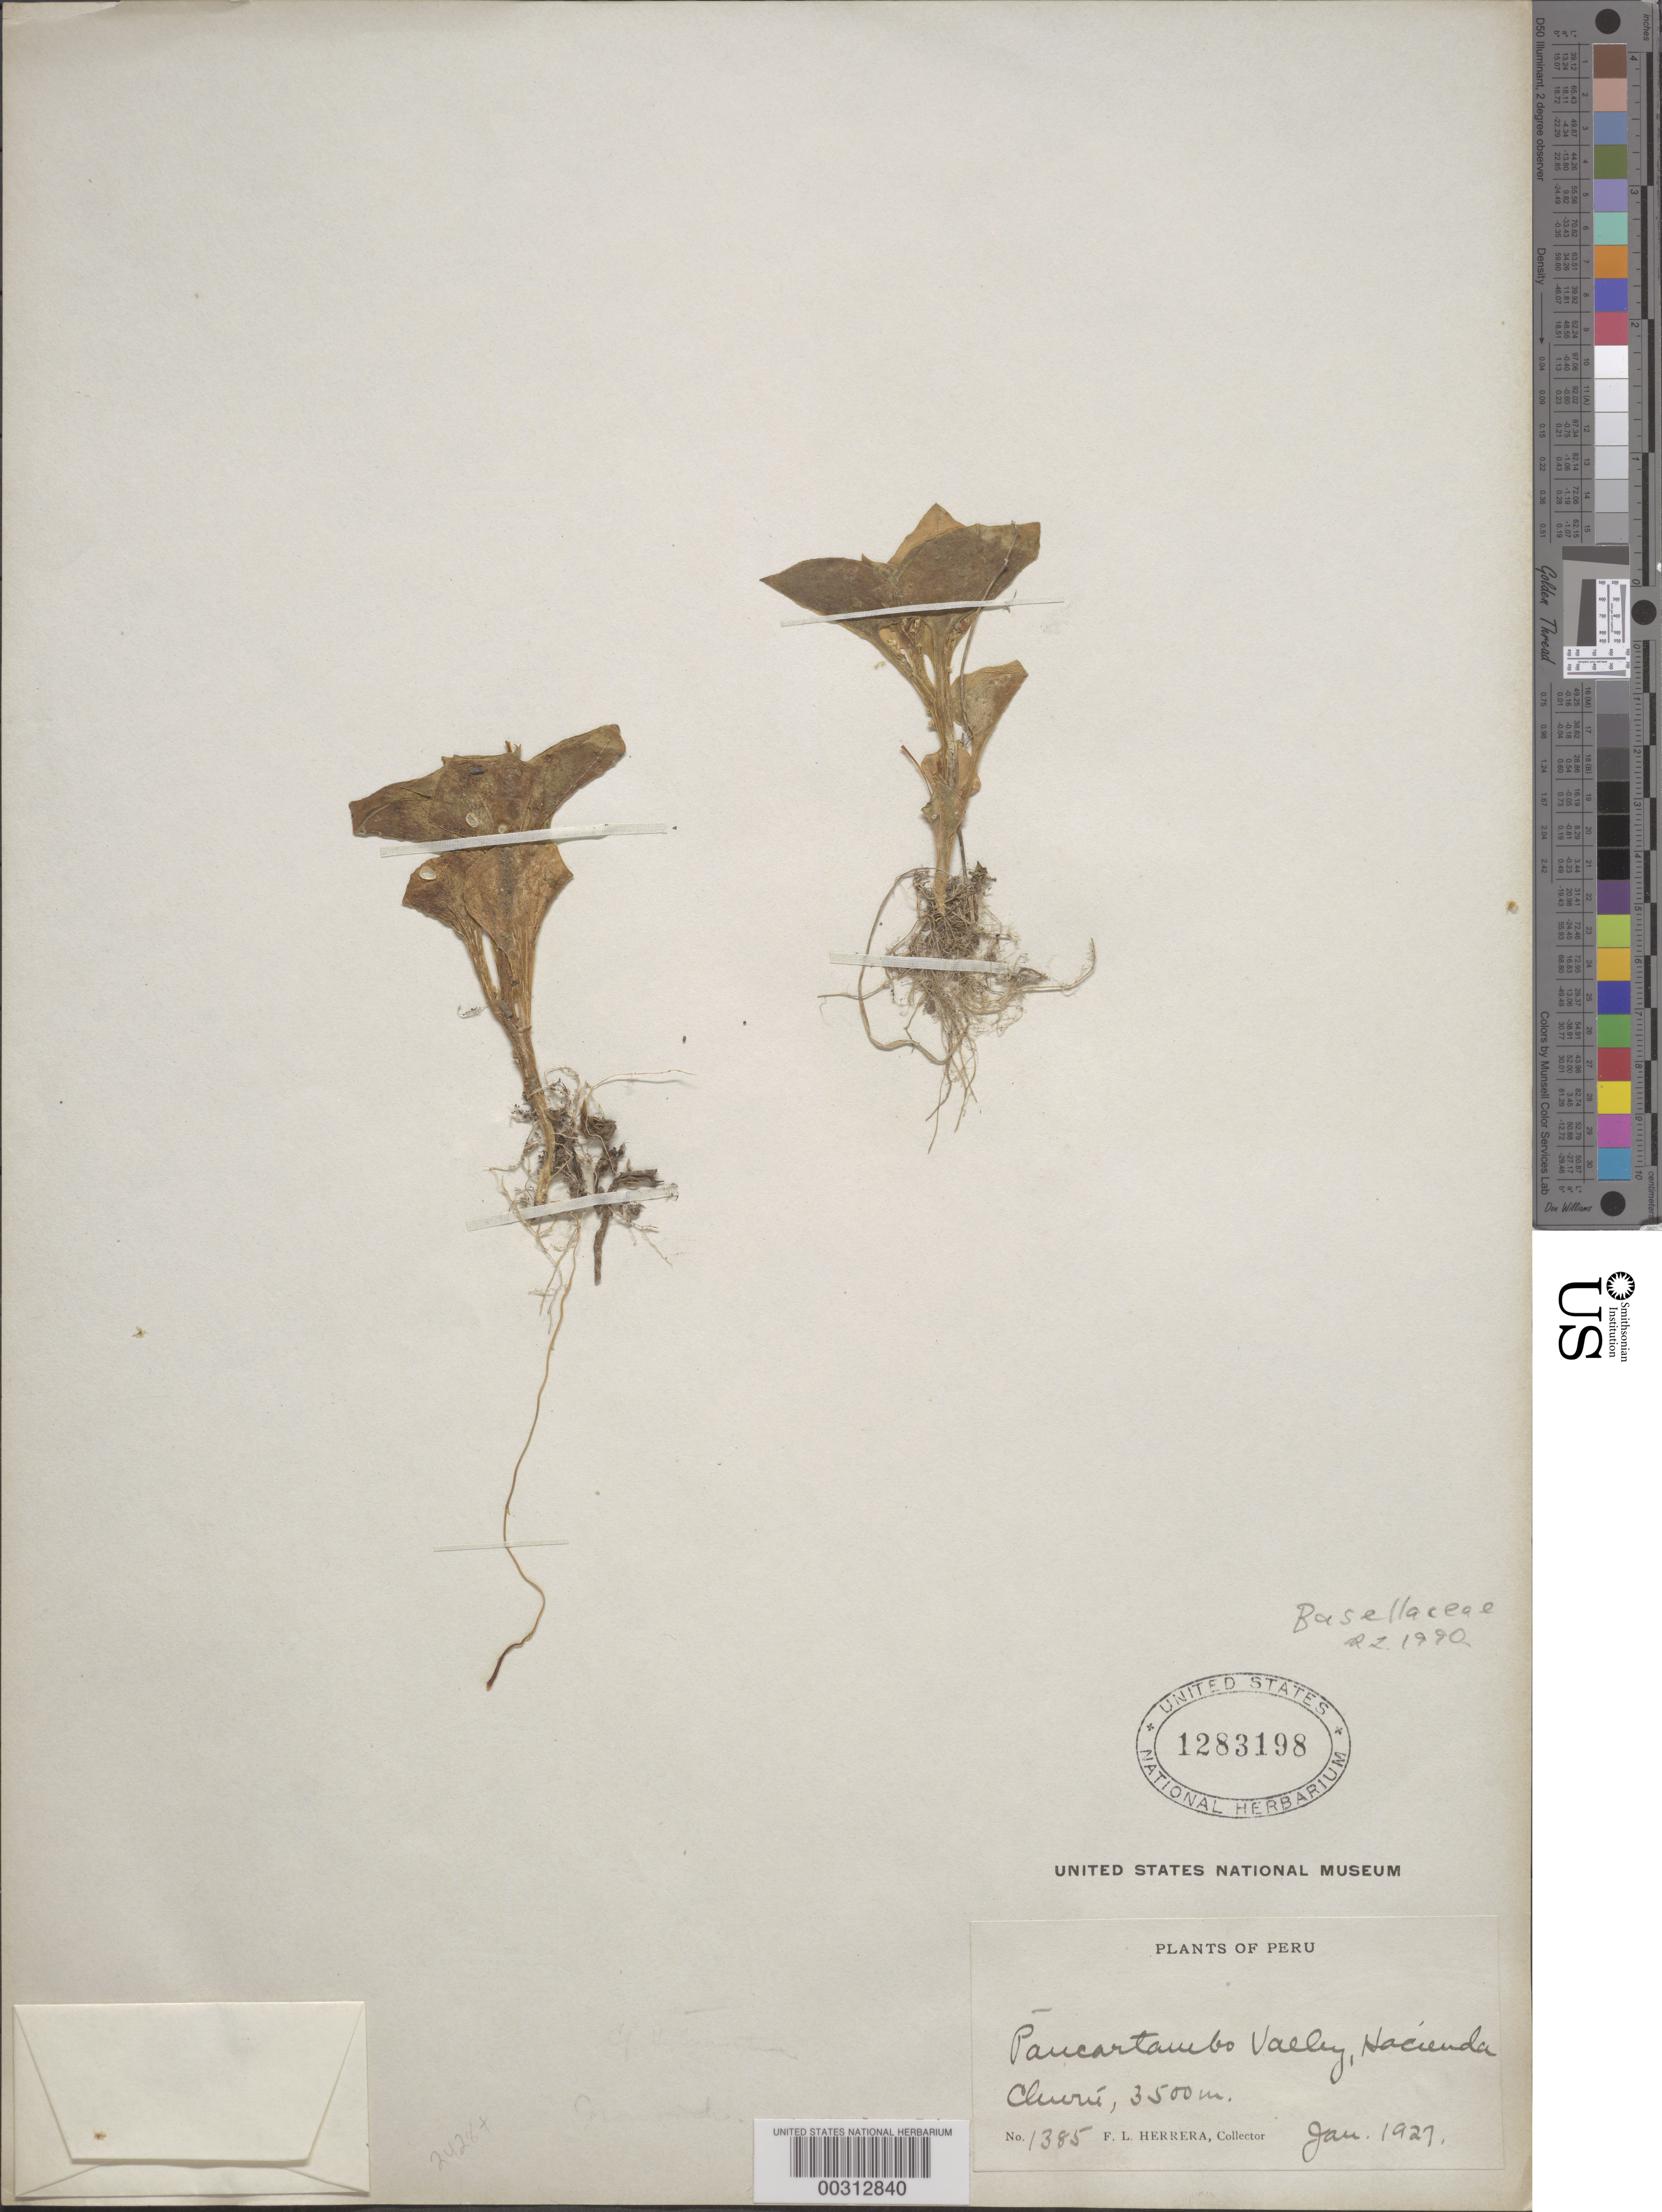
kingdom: Plantae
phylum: Tracheophyta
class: Magnoliopsida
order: Caryophyllales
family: Basellaceae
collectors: F. L. Herrera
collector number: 1385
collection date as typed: Jan 1927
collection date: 1927-01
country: Peru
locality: Hacienda Cluerie [?], Paucartawbo [?] Valley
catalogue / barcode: US 1283198